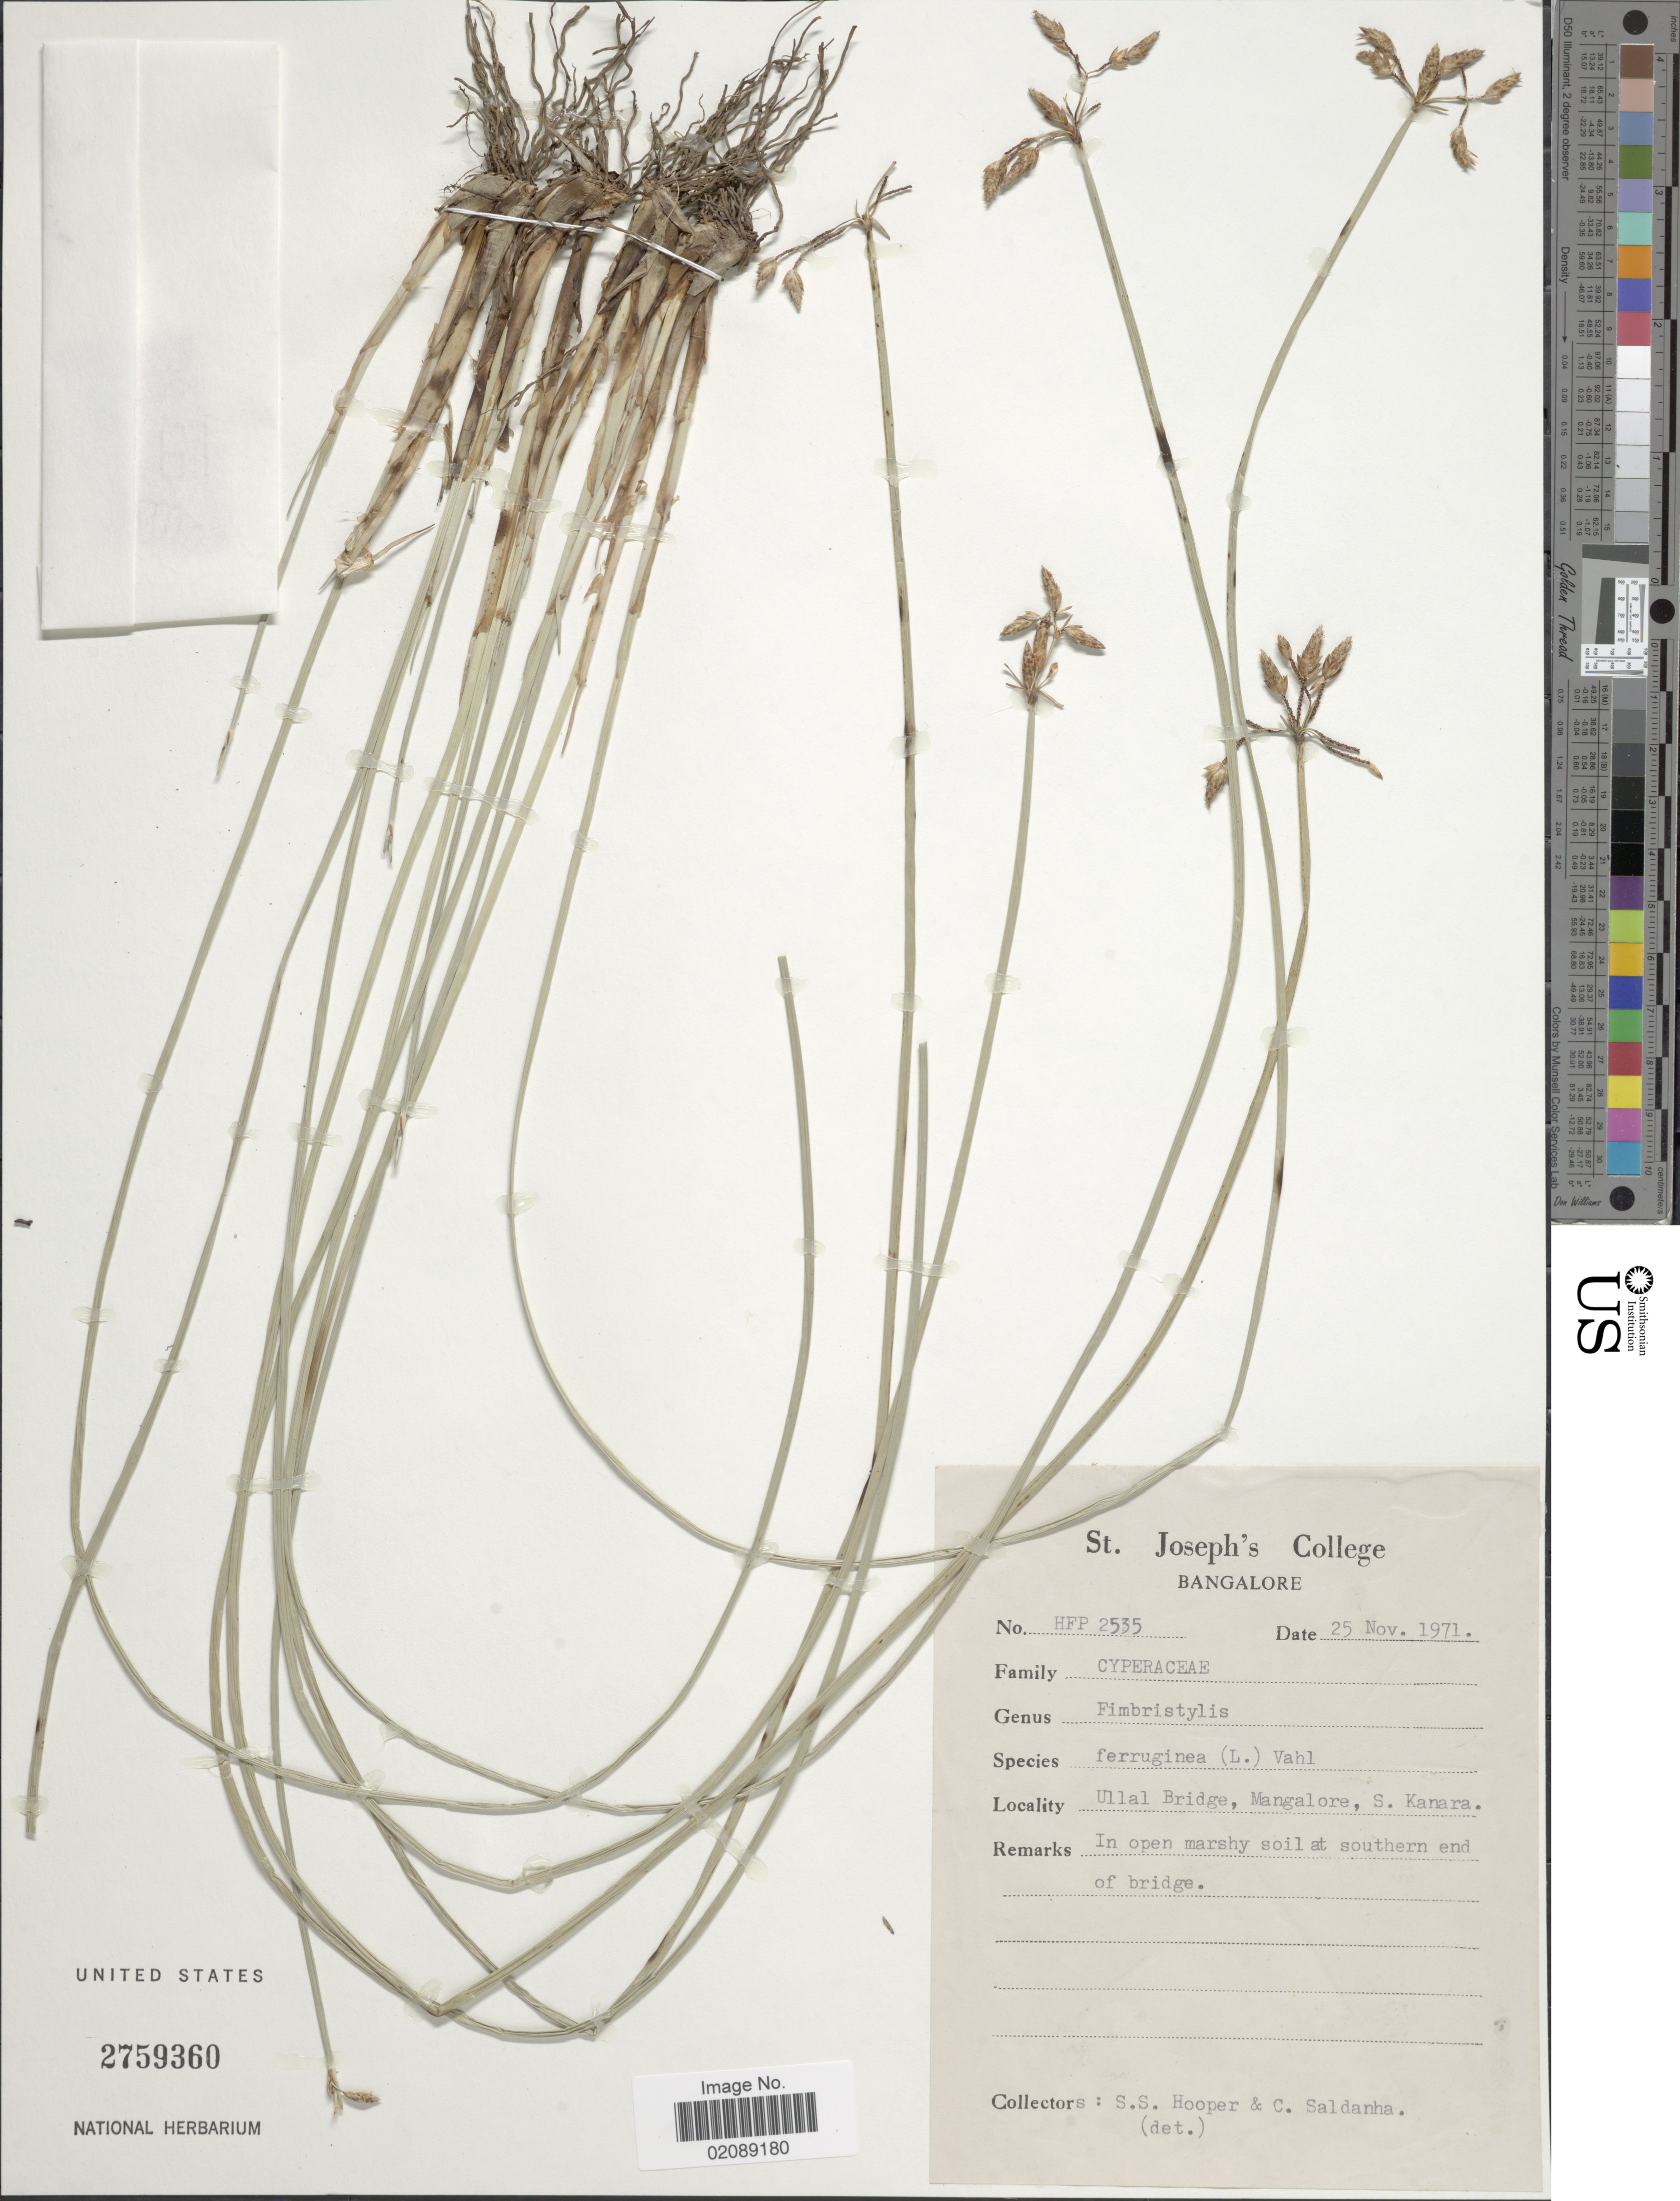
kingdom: Plantae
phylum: Tracheophyta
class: Liliopsida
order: Poales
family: Cyperaceae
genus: Fimbristylis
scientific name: Fimbristylis ferruginea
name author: (L.) Vahl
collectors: S. S. Hooper & C. Saldanha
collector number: HFP 2535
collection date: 1971-11-25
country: India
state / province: Karnataka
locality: Ullal Bridge, Mangalore, S. Kanara, In open marshy soil at southern end of bridge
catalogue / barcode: US 2759360